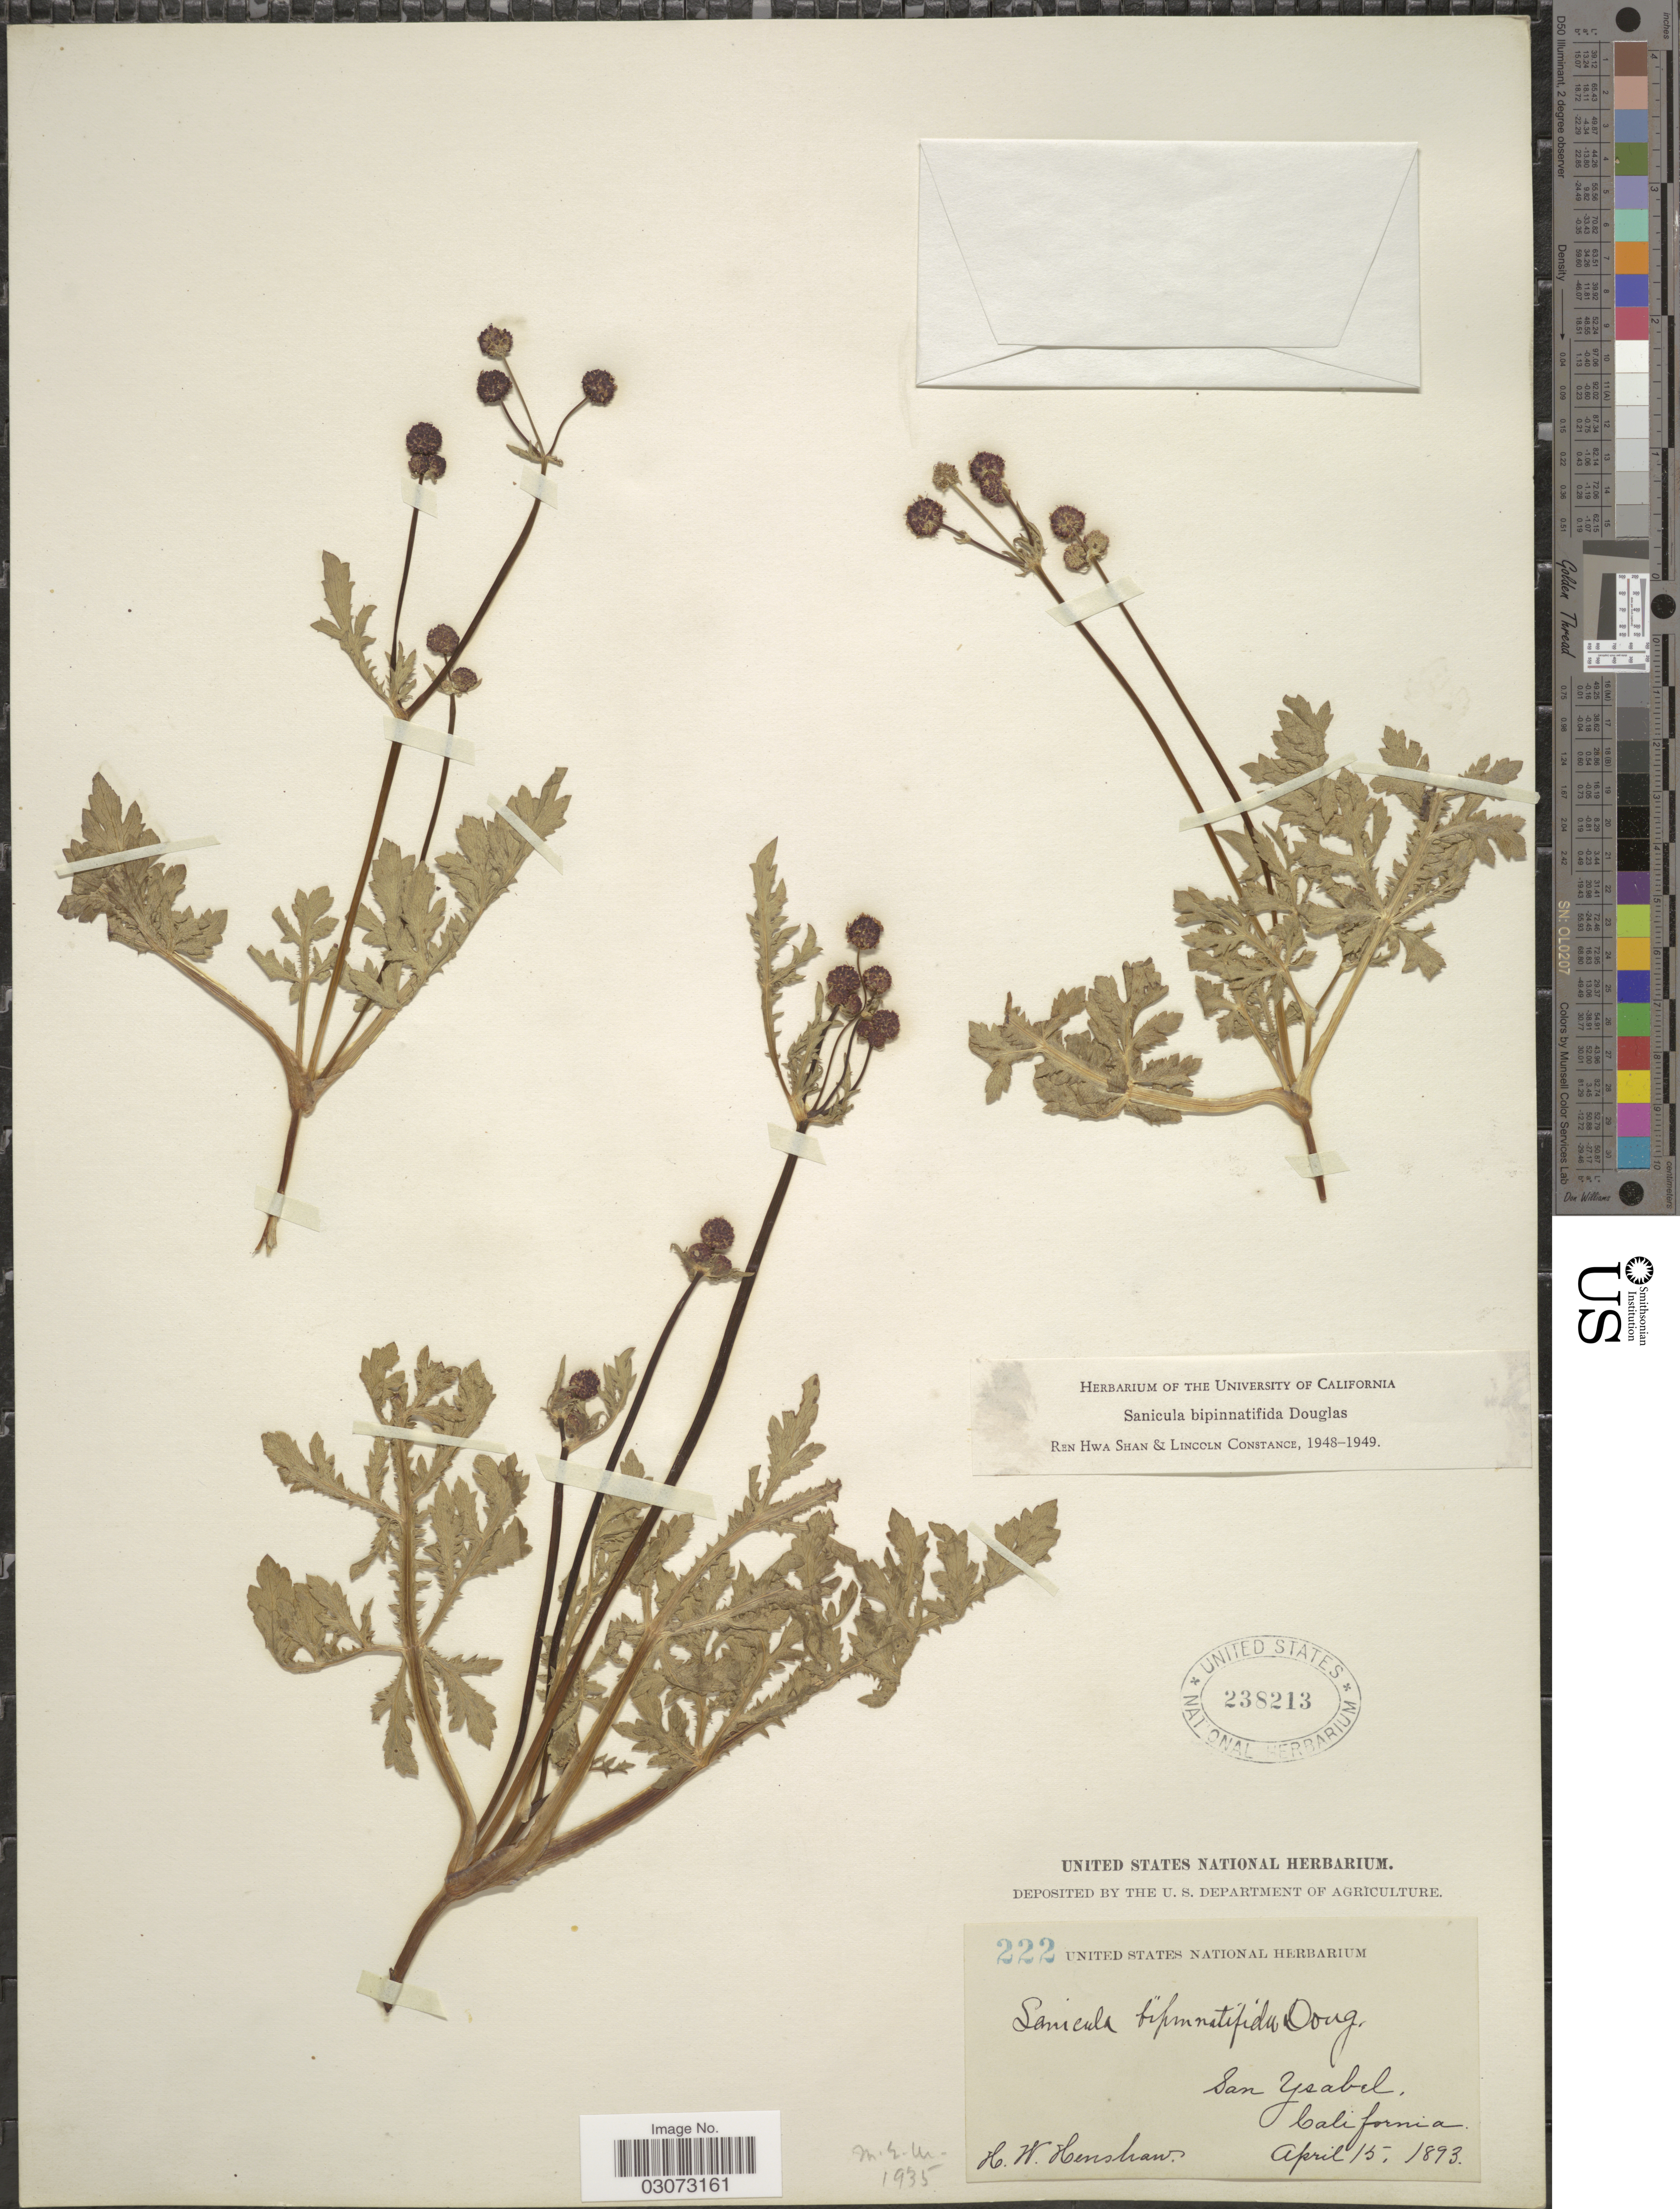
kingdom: Plantae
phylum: Tracheophyta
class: Magnoliopsida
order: Apiales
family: Apiaceae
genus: Sanicula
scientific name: Sanicula bipinnatifida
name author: Douglas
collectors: H. Henshaw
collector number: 222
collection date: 1893-04-15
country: United States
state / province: California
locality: San Ysabel.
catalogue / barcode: US 238213